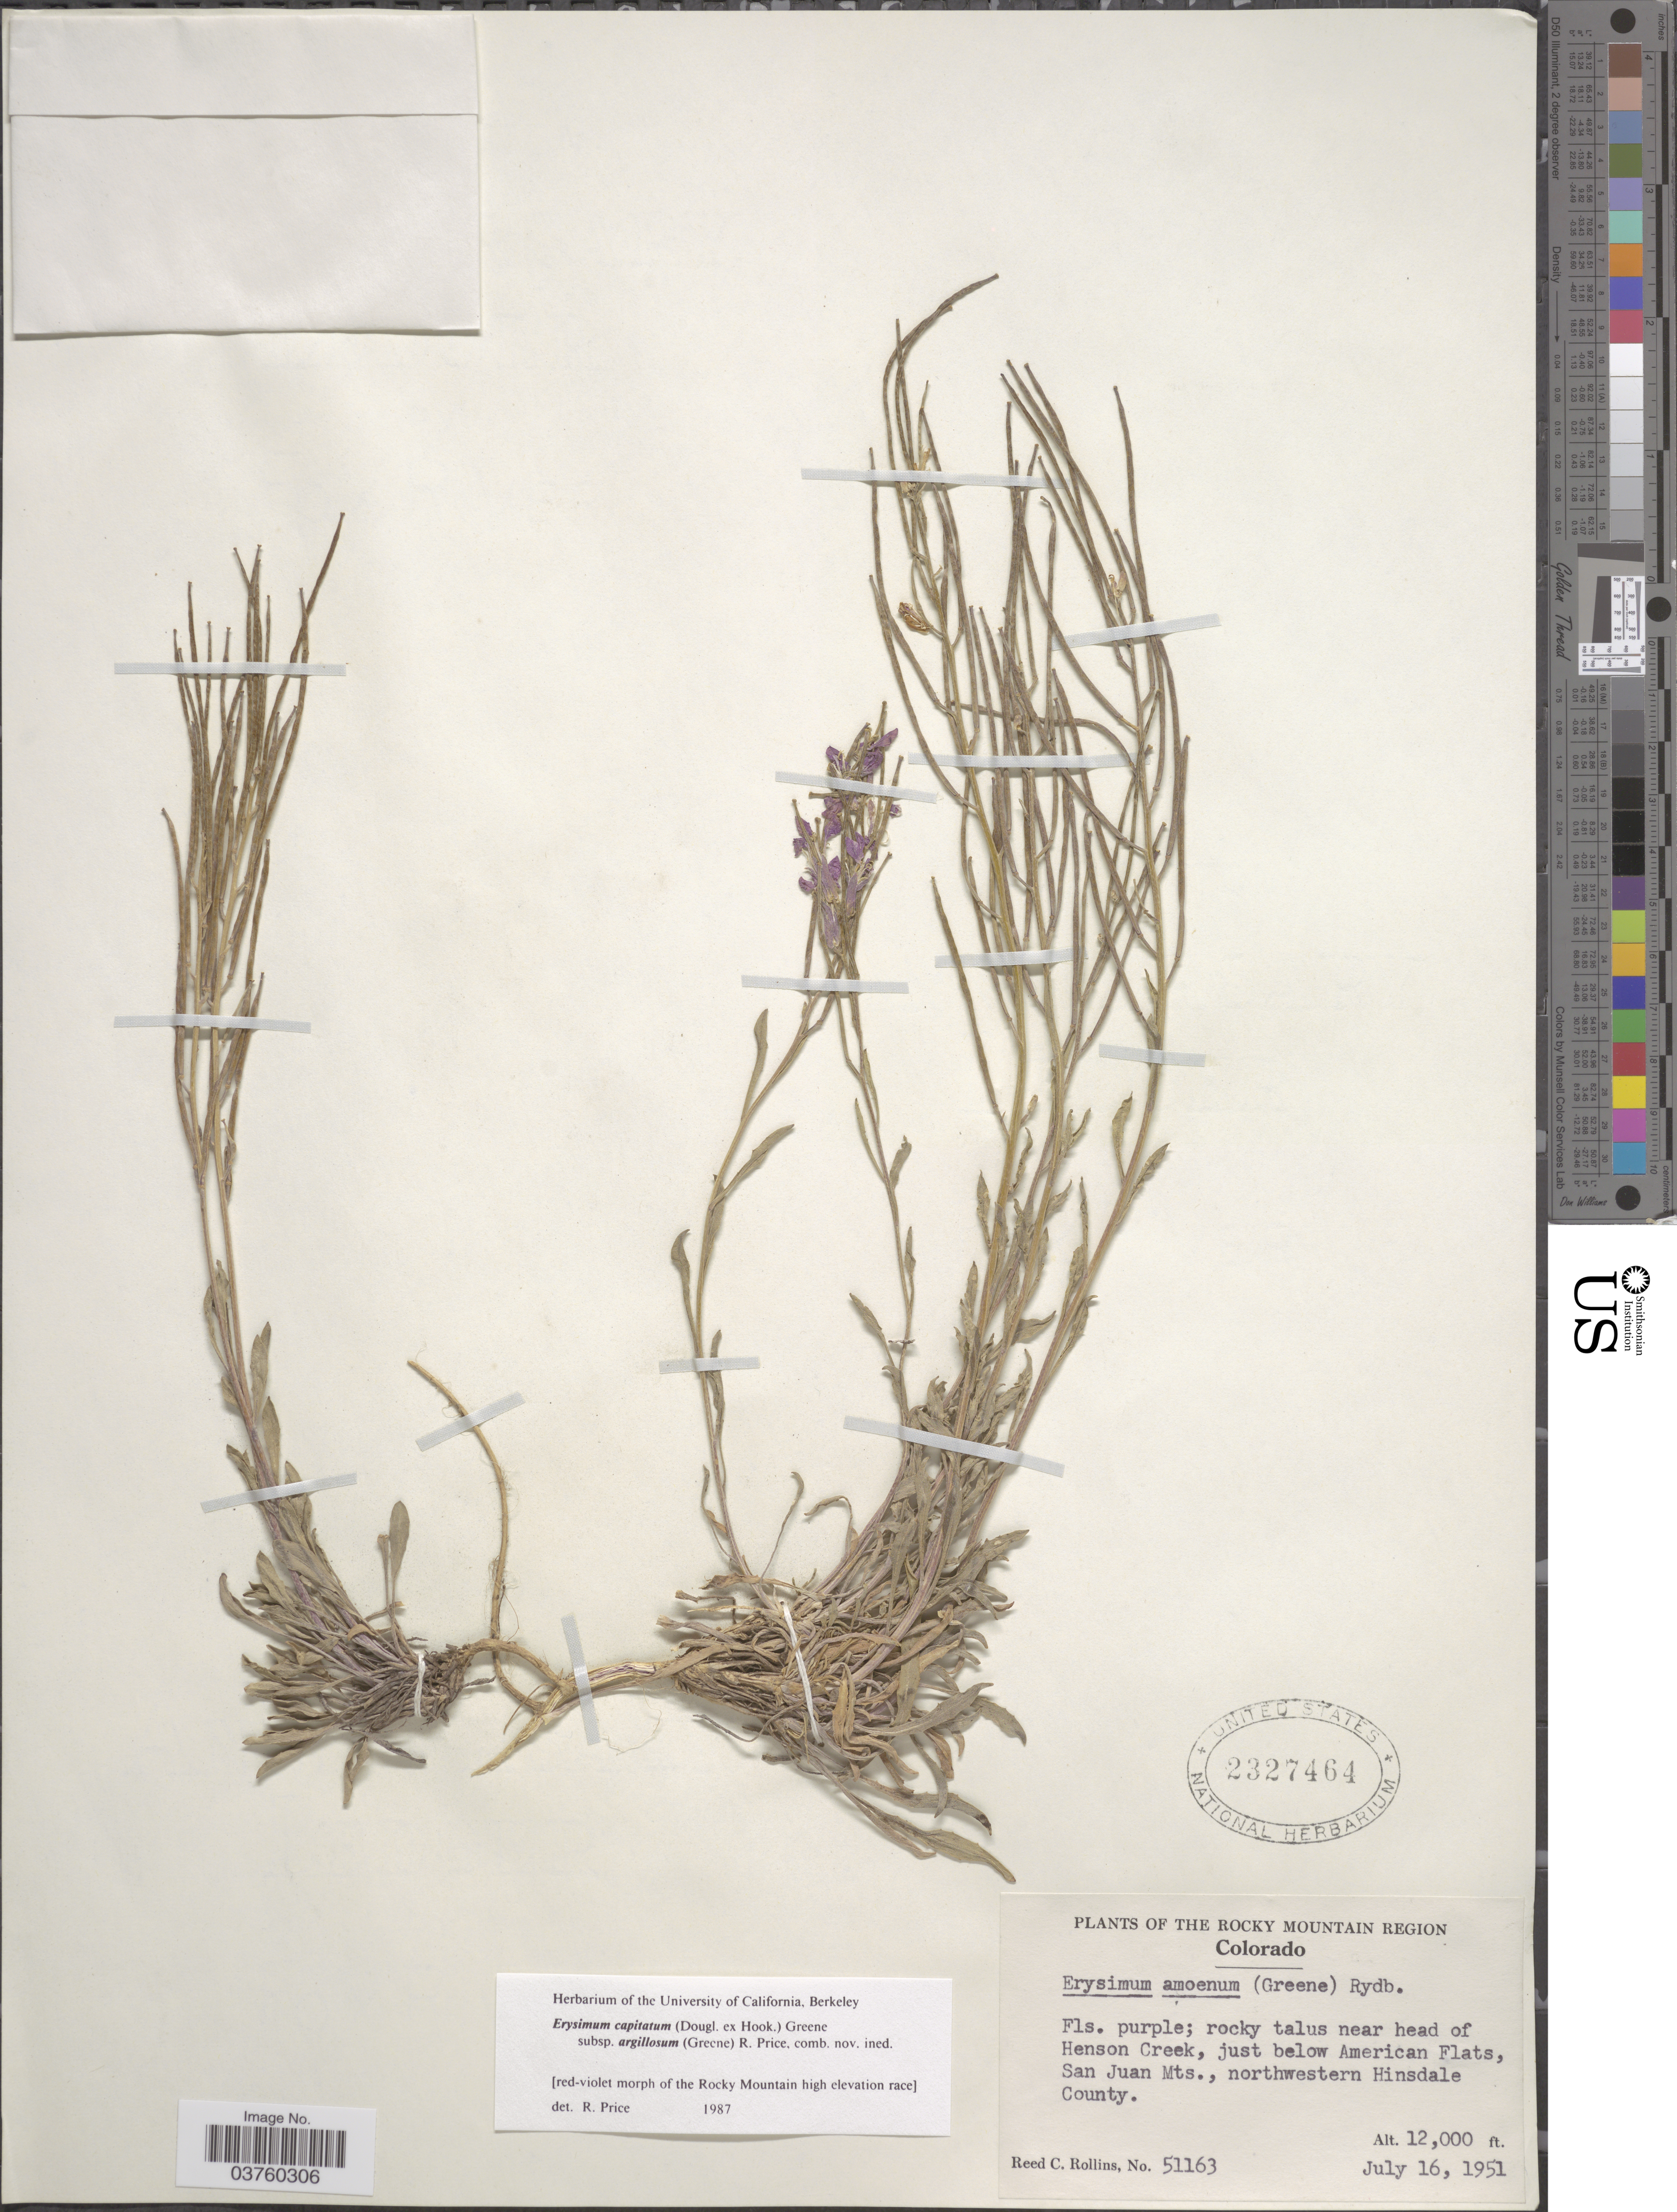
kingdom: Plantae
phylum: Tracheophyta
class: Magnoliopsida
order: Brassicales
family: Brassicaceae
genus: Erysimum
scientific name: Erysimum capitatum var. argillosum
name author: (Greene) R.J. Davis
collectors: R. C. Rollins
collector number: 51163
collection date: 1951-07-16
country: United States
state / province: Colorado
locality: The Rocky Mountain Region. Rocky talus near head of Henson Creek, just below American Flats, San Juan Mts., northwestern Hinsdale County.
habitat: rocky talus near head of creek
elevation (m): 3658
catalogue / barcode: US 2327464